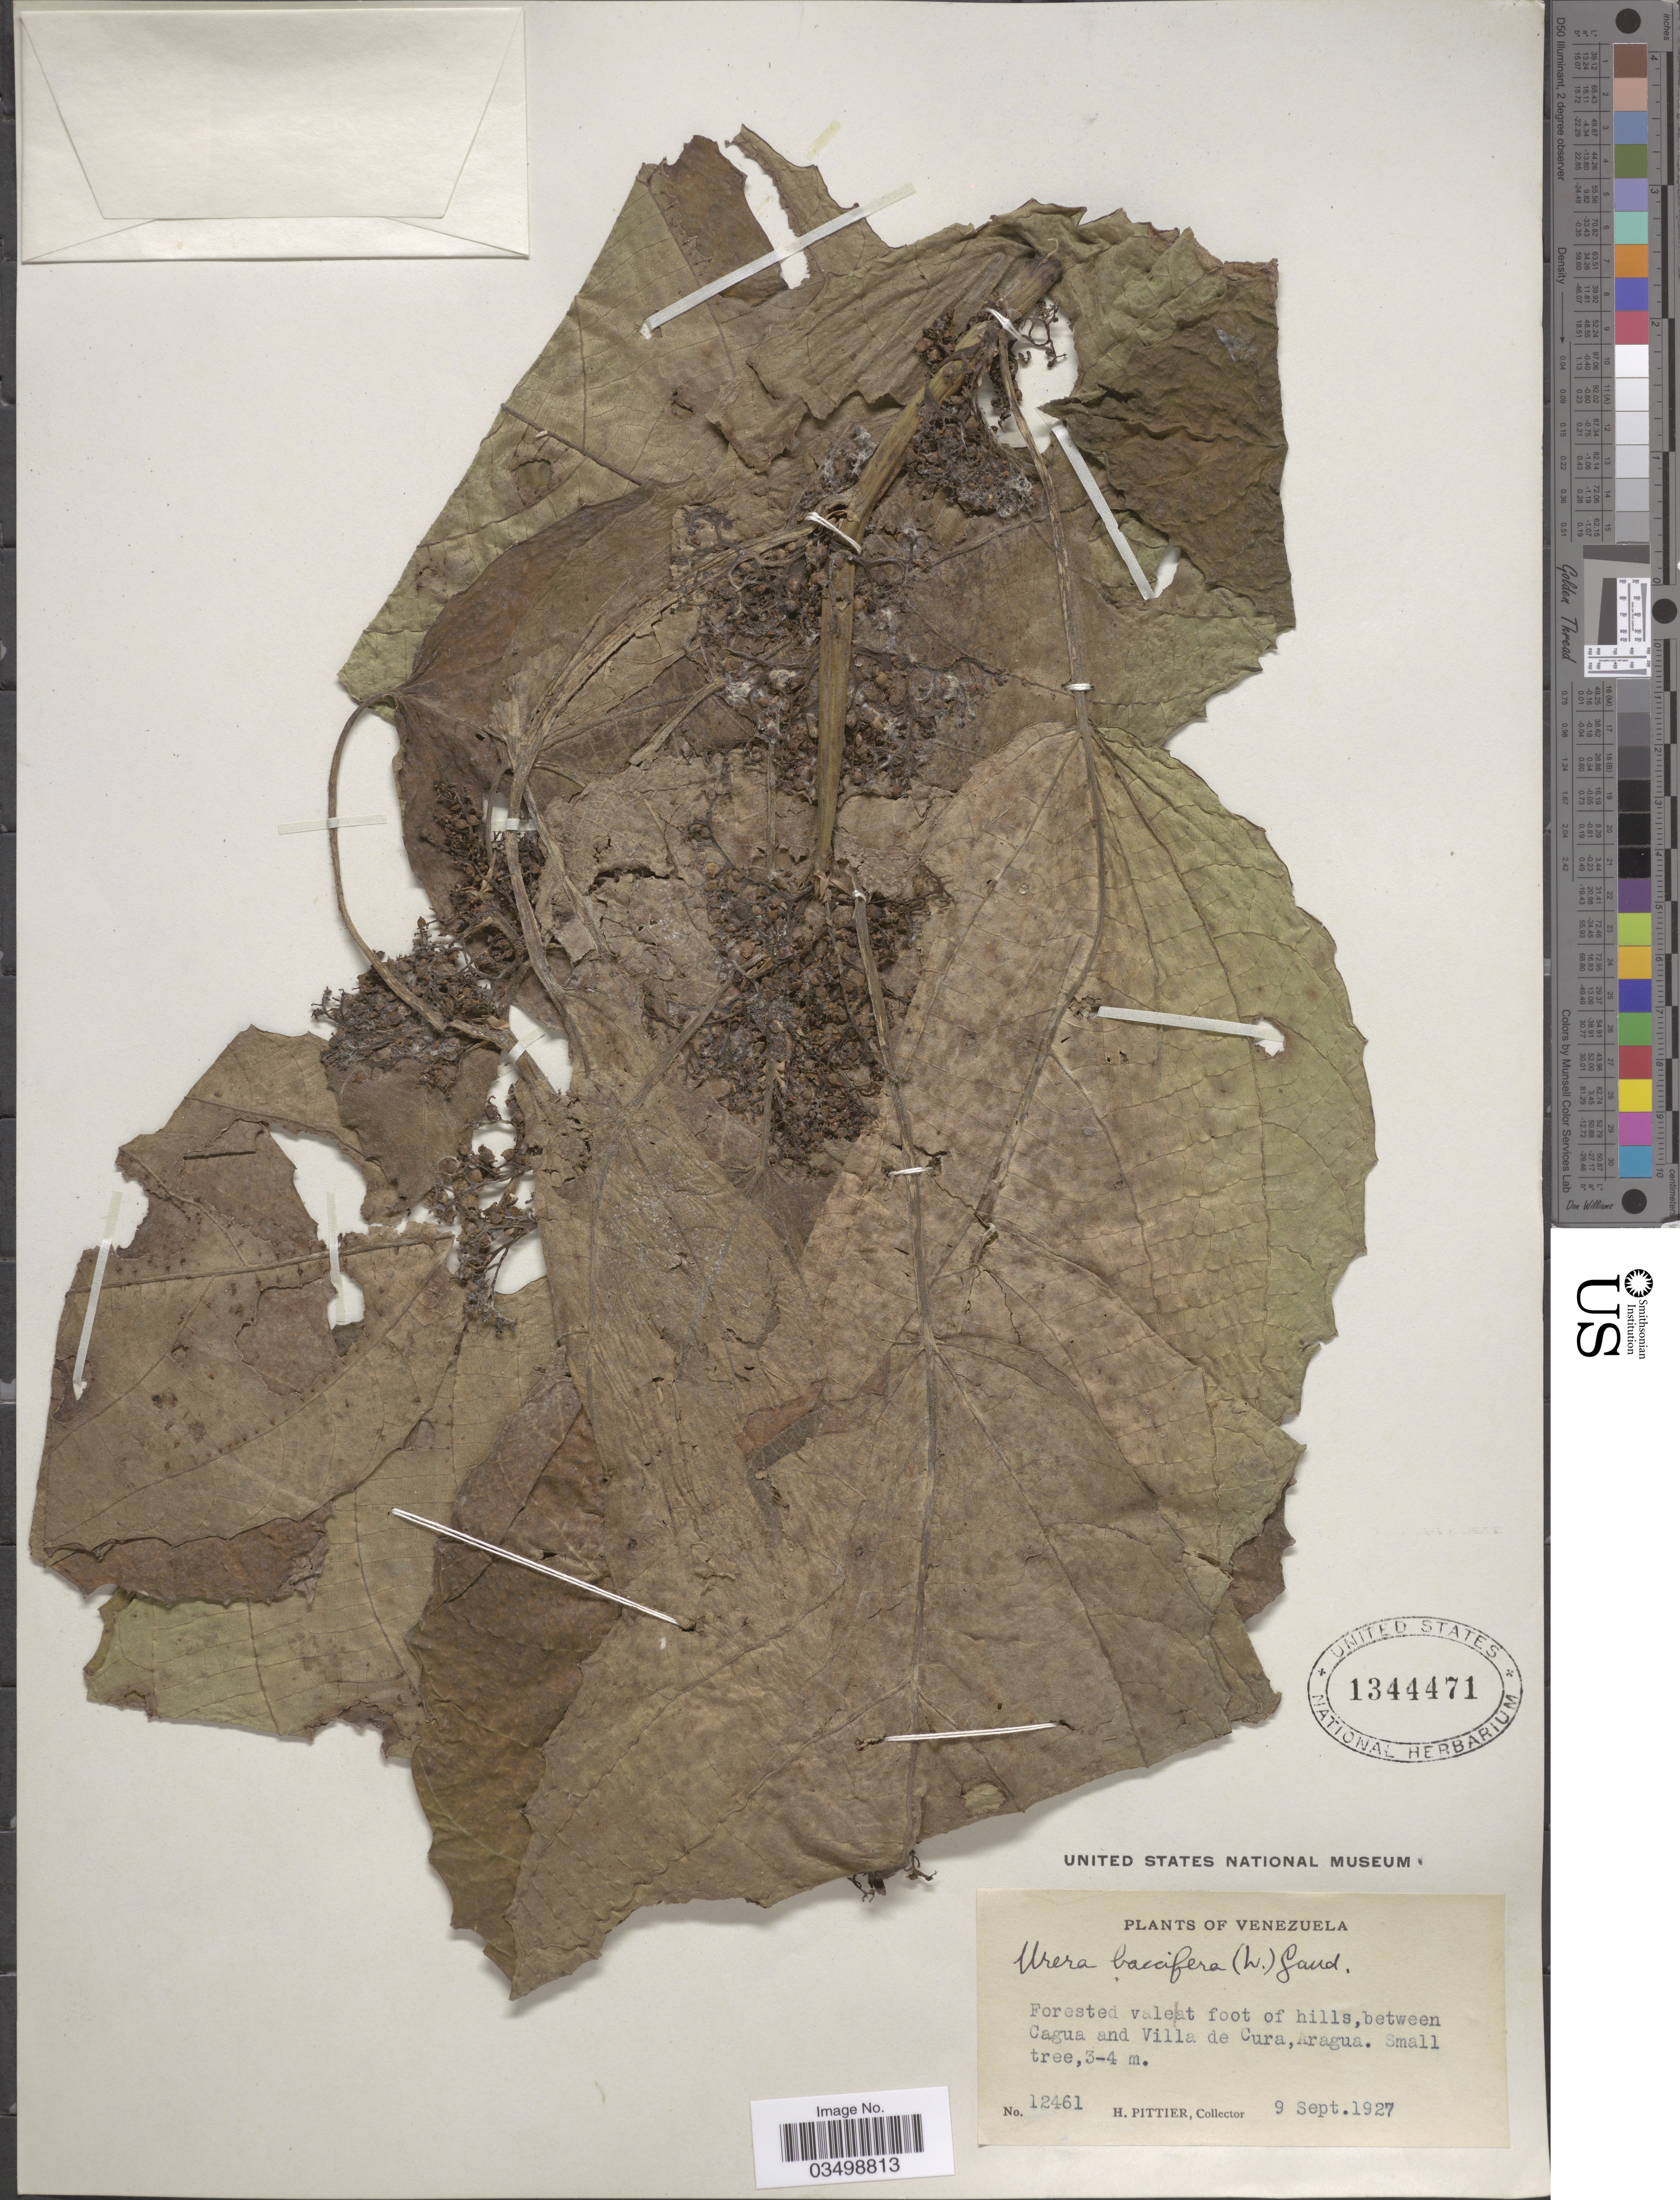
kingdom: Plantae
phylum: Tracheophyta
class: Magnoliopsida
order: Rosales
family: Urticaceae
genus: Urera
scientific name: Urera baccifera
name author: (L.) Gaudich. ex Wedd.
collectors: H. F. Pittier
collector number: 12461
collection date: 1927-09-09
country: Venezuela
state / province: Aragua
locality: Between Cagua and Villa de Cura.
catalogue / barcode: US 1344471